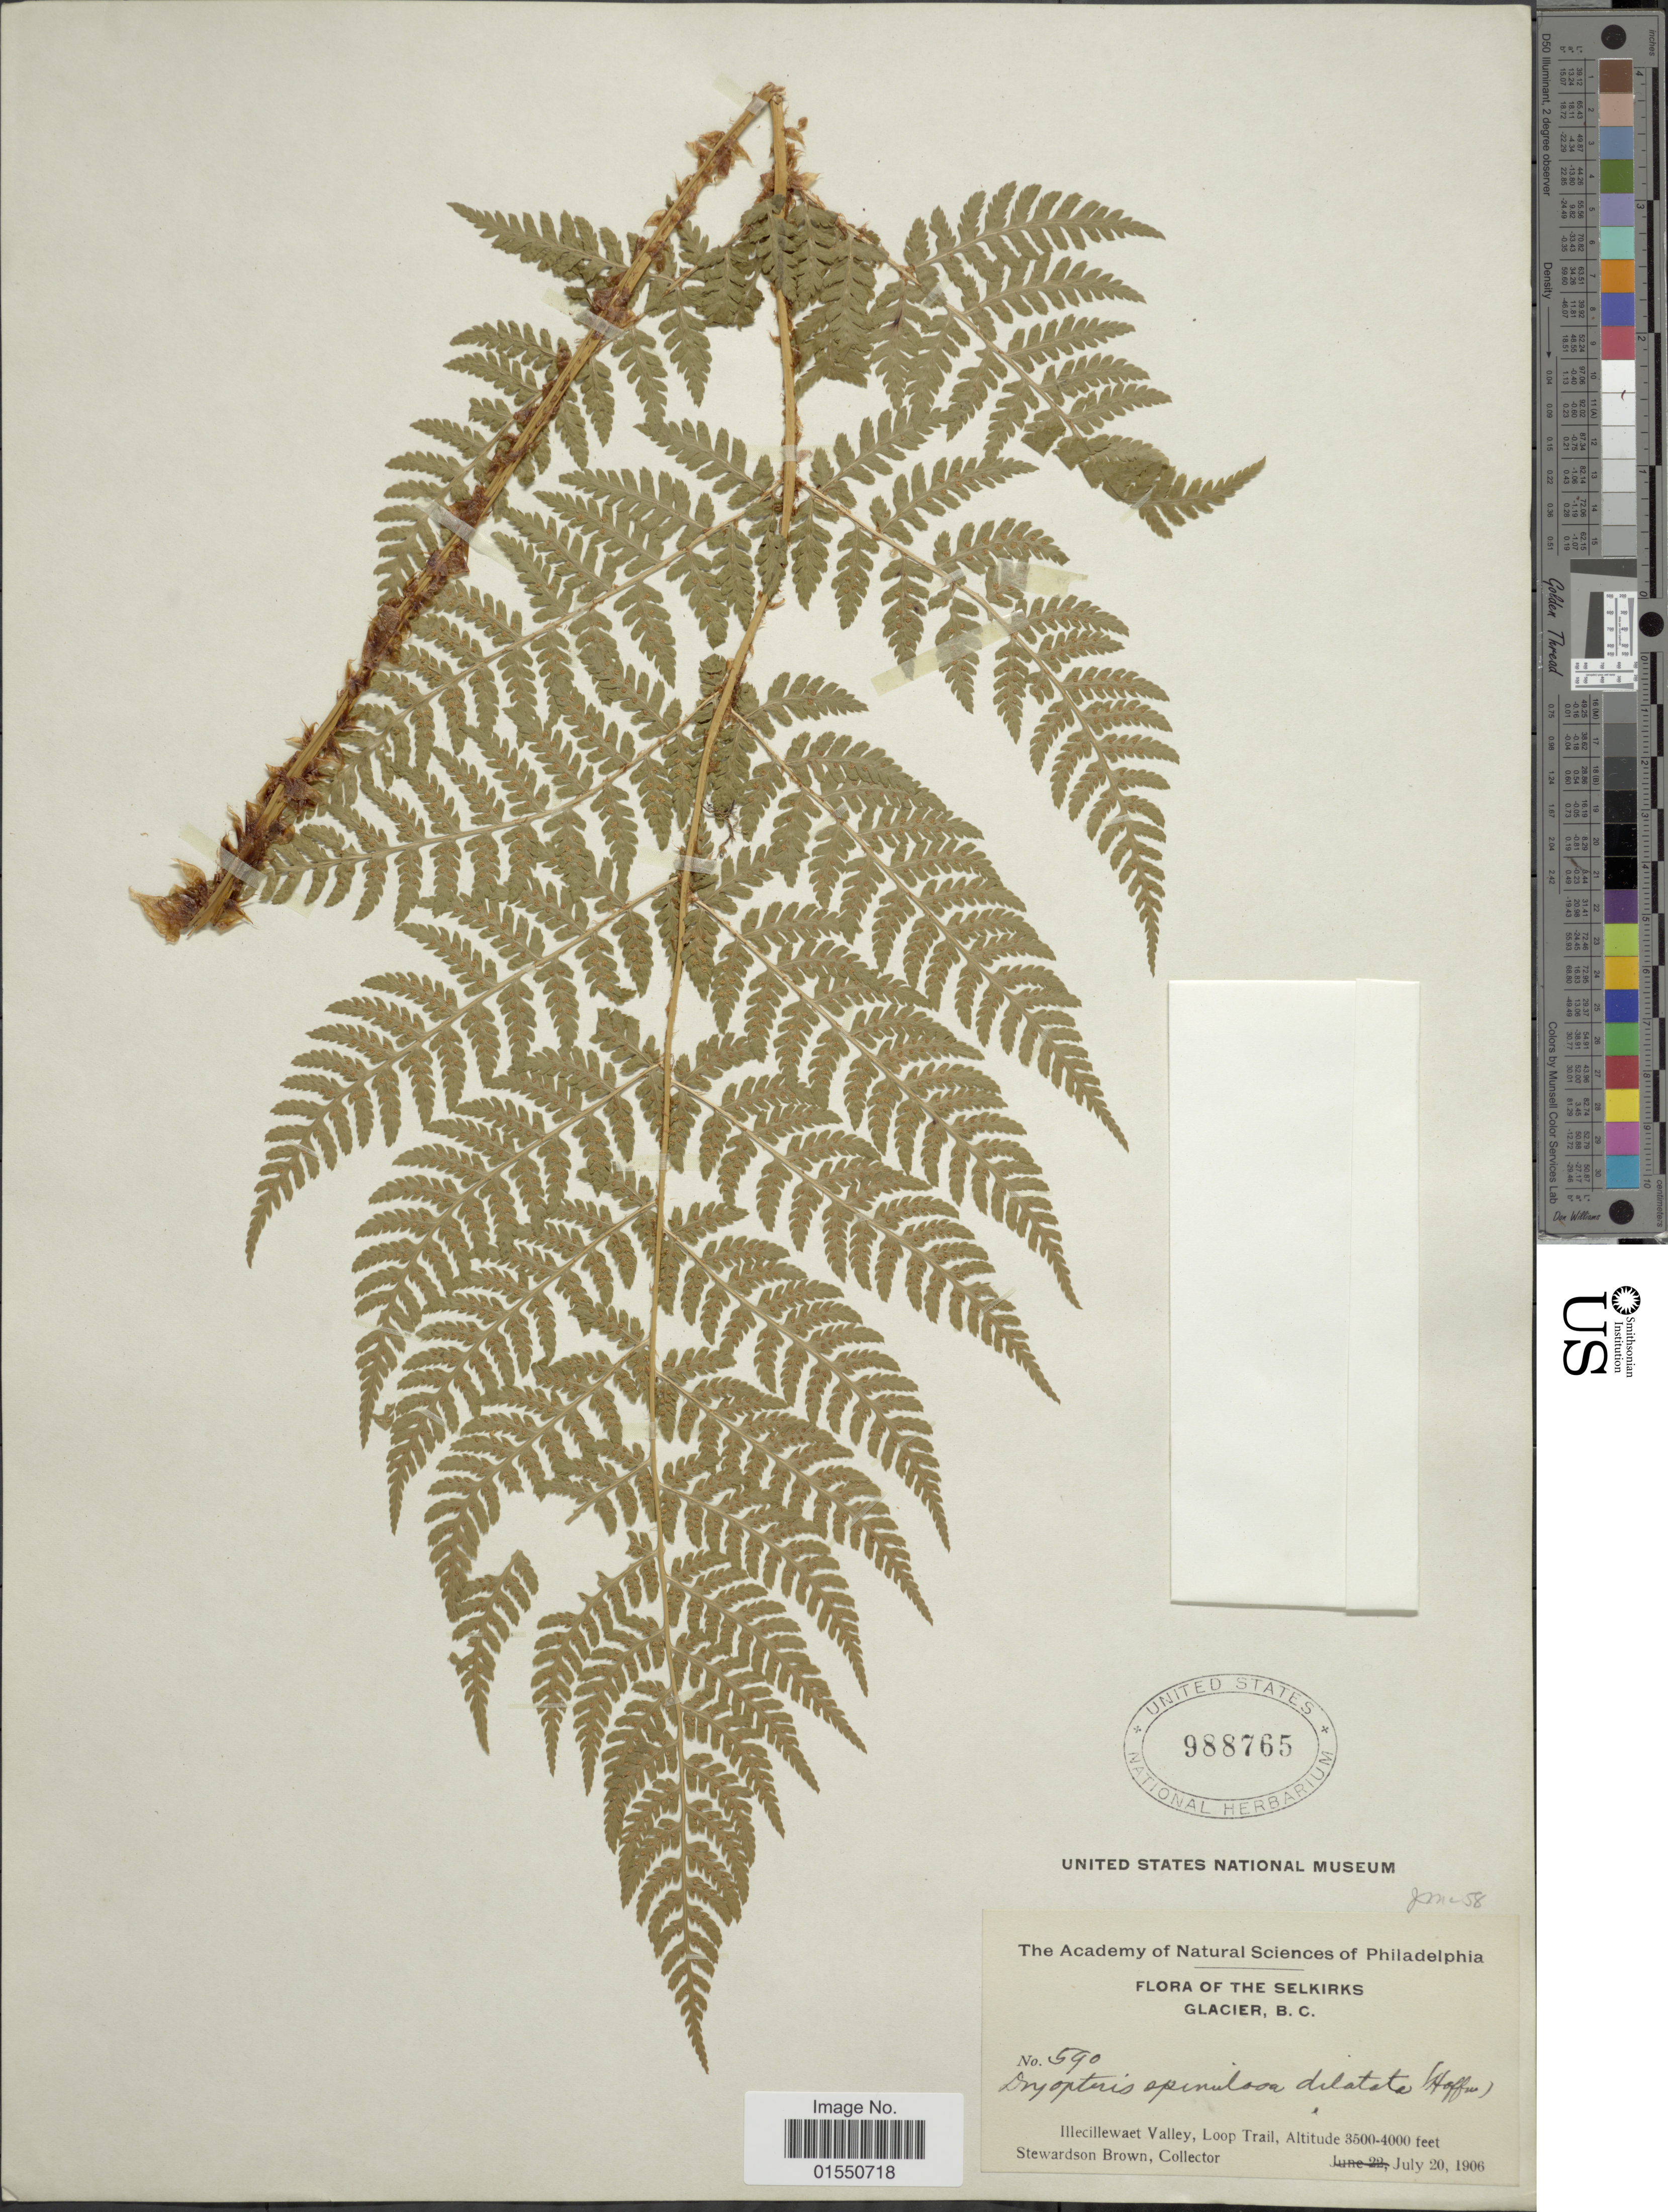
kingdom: Plantae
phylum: Tracheophyta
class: Polypodiopsida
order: Polypodiales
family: Dryopteridaceae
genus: Dryopteris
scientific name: Dryopteris expansa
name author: (C. Presl) Fraser-Jenk. & Jermy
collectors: S. Brown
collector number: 590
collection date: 1906-07-20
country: Canada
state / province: British Columbia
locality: Selkirks Glacier, Illecillewaet Valley, Loop Trail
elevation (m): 1067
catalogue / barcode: US 988765